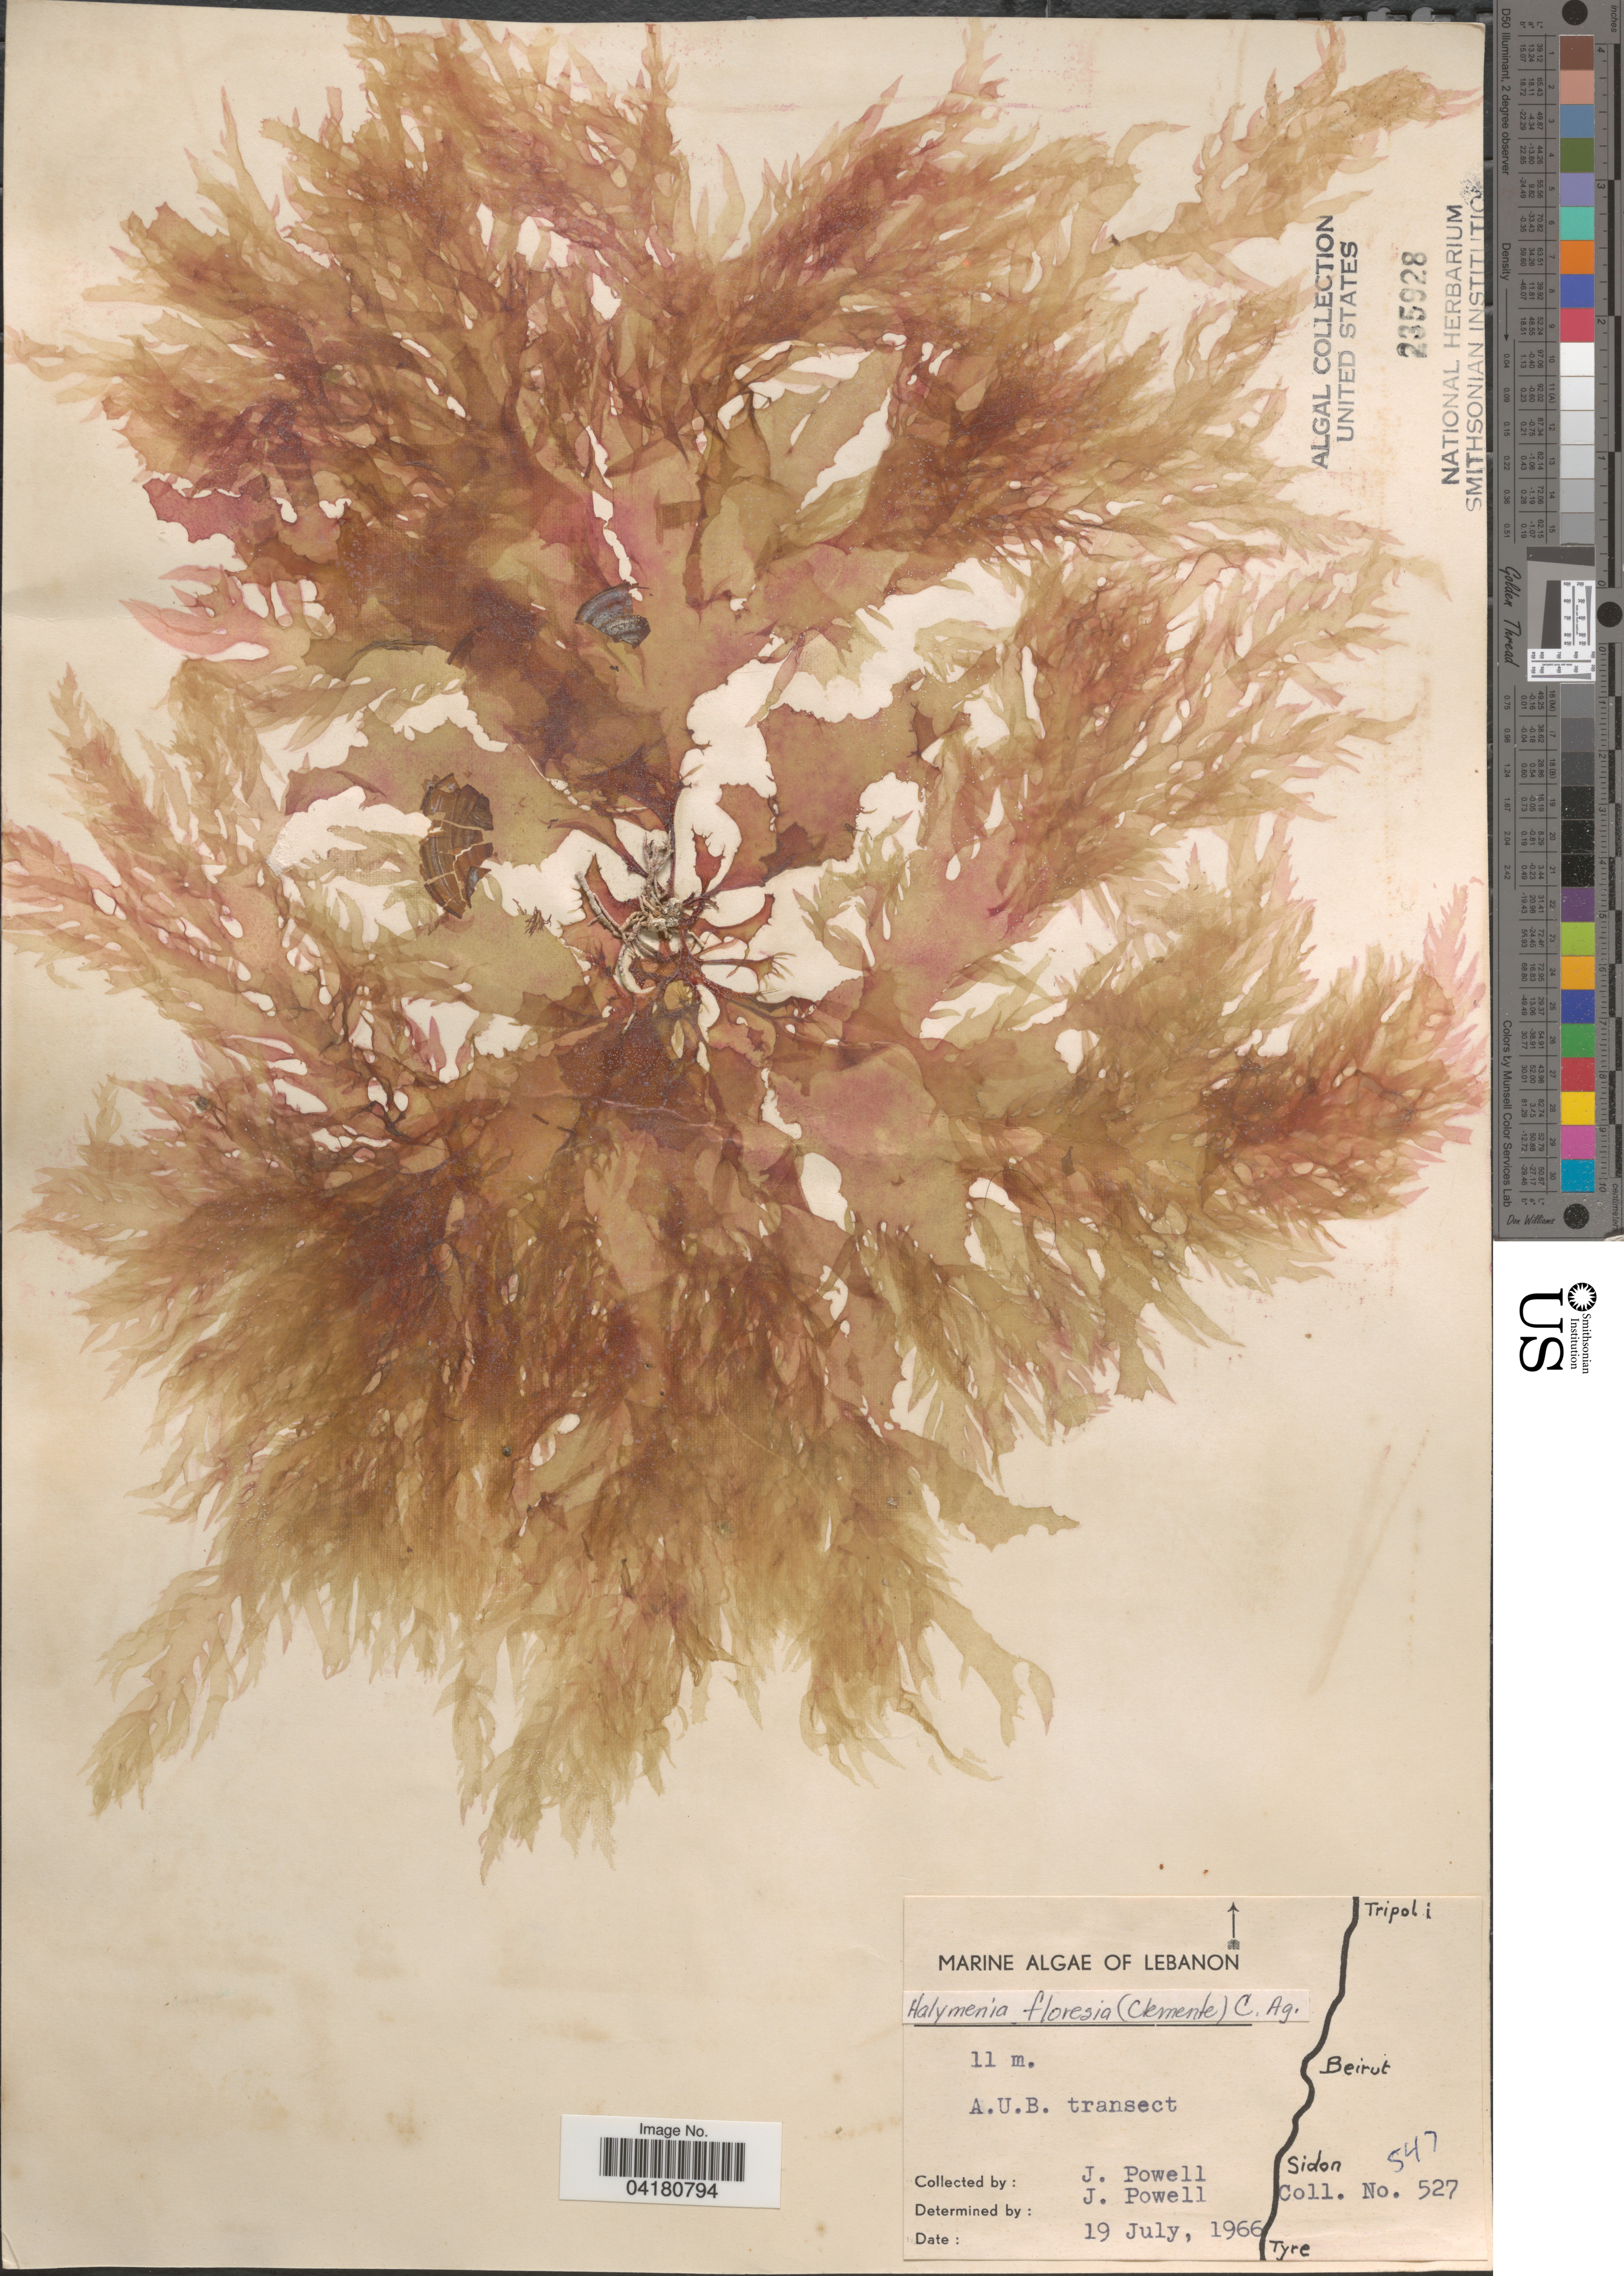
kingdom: Plantae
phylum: Rhodophyta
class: Florideophyceae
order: Halymeniales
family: Halymeniaceae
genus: Halymenia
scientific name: Halymenia floresii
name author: (Clemente) C. Agardh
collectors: J. Powell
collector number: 527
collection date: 1966-07-19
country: Lebanon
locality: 11m. A.U.B. transect.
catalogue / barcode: US 235928